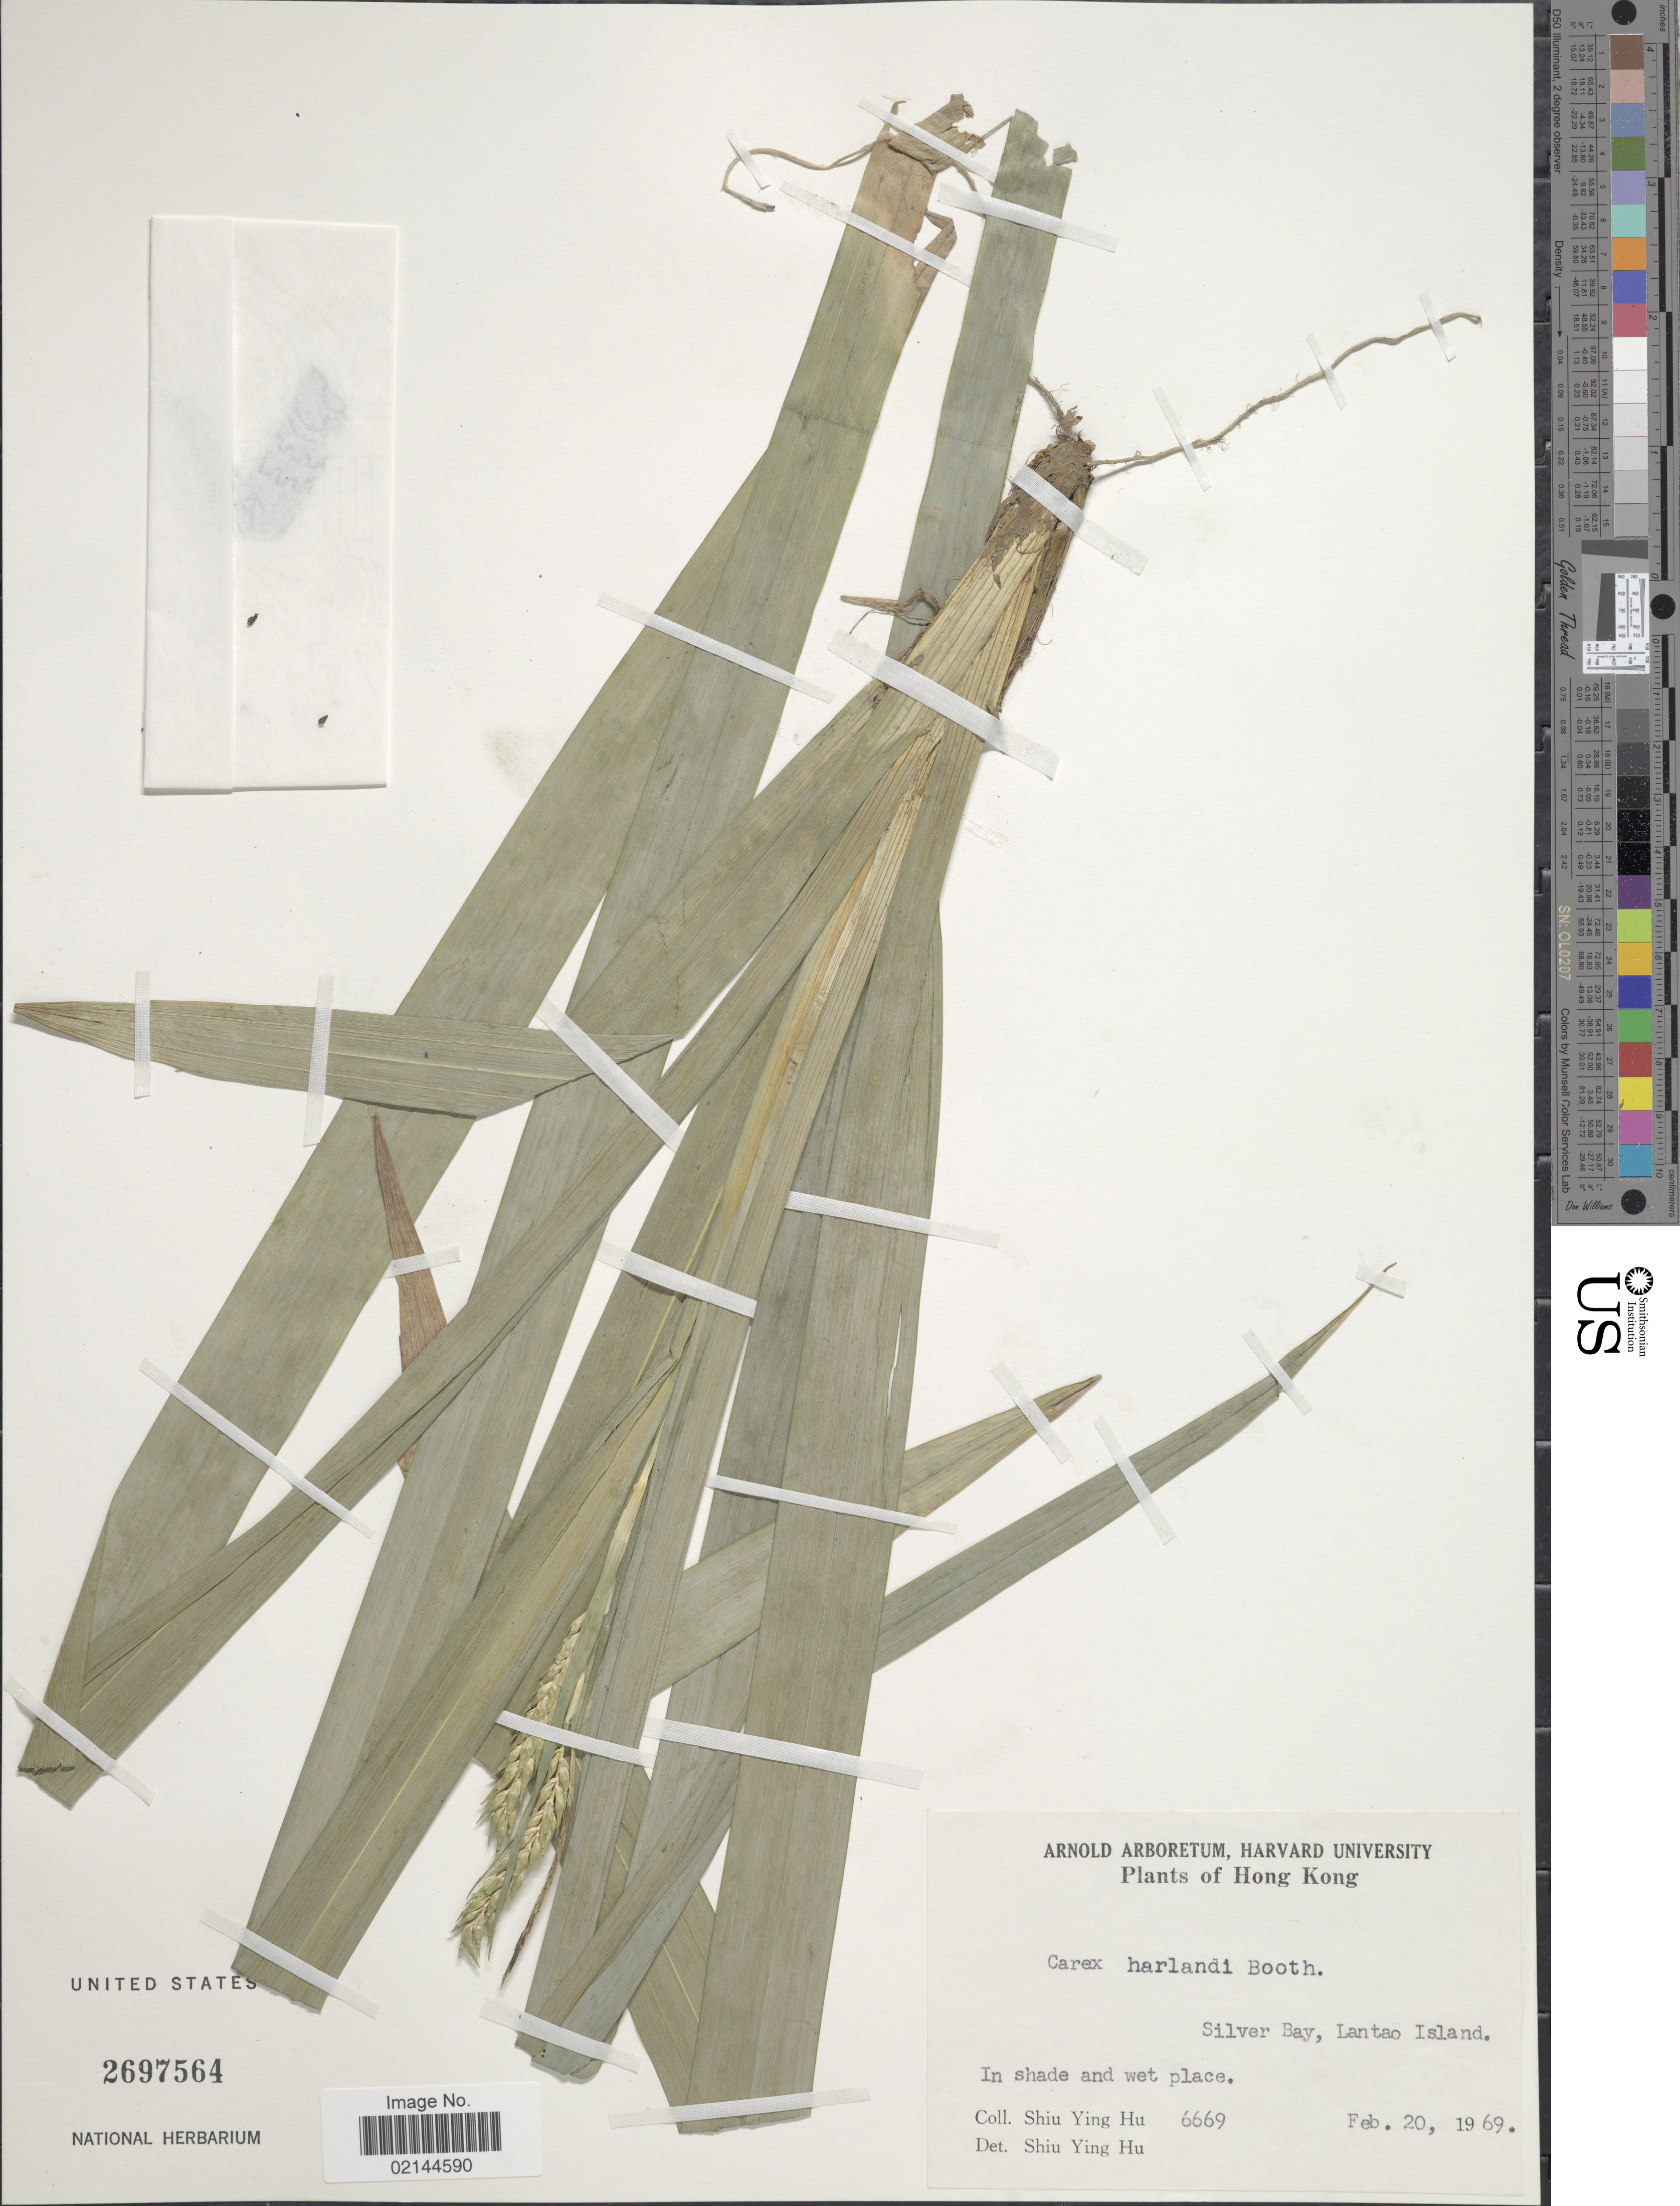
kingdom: Plantae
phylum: Tracheophyta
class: Liliopsida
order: Poales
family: Cyperaceae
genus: Carex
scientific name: Carex harlandii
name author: Boott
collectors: S. Y. Hu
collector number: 6669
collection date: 1969-02-20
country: China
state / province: Hong Kong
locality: Silver Bay, Lantao Island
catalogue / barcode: US 2697564